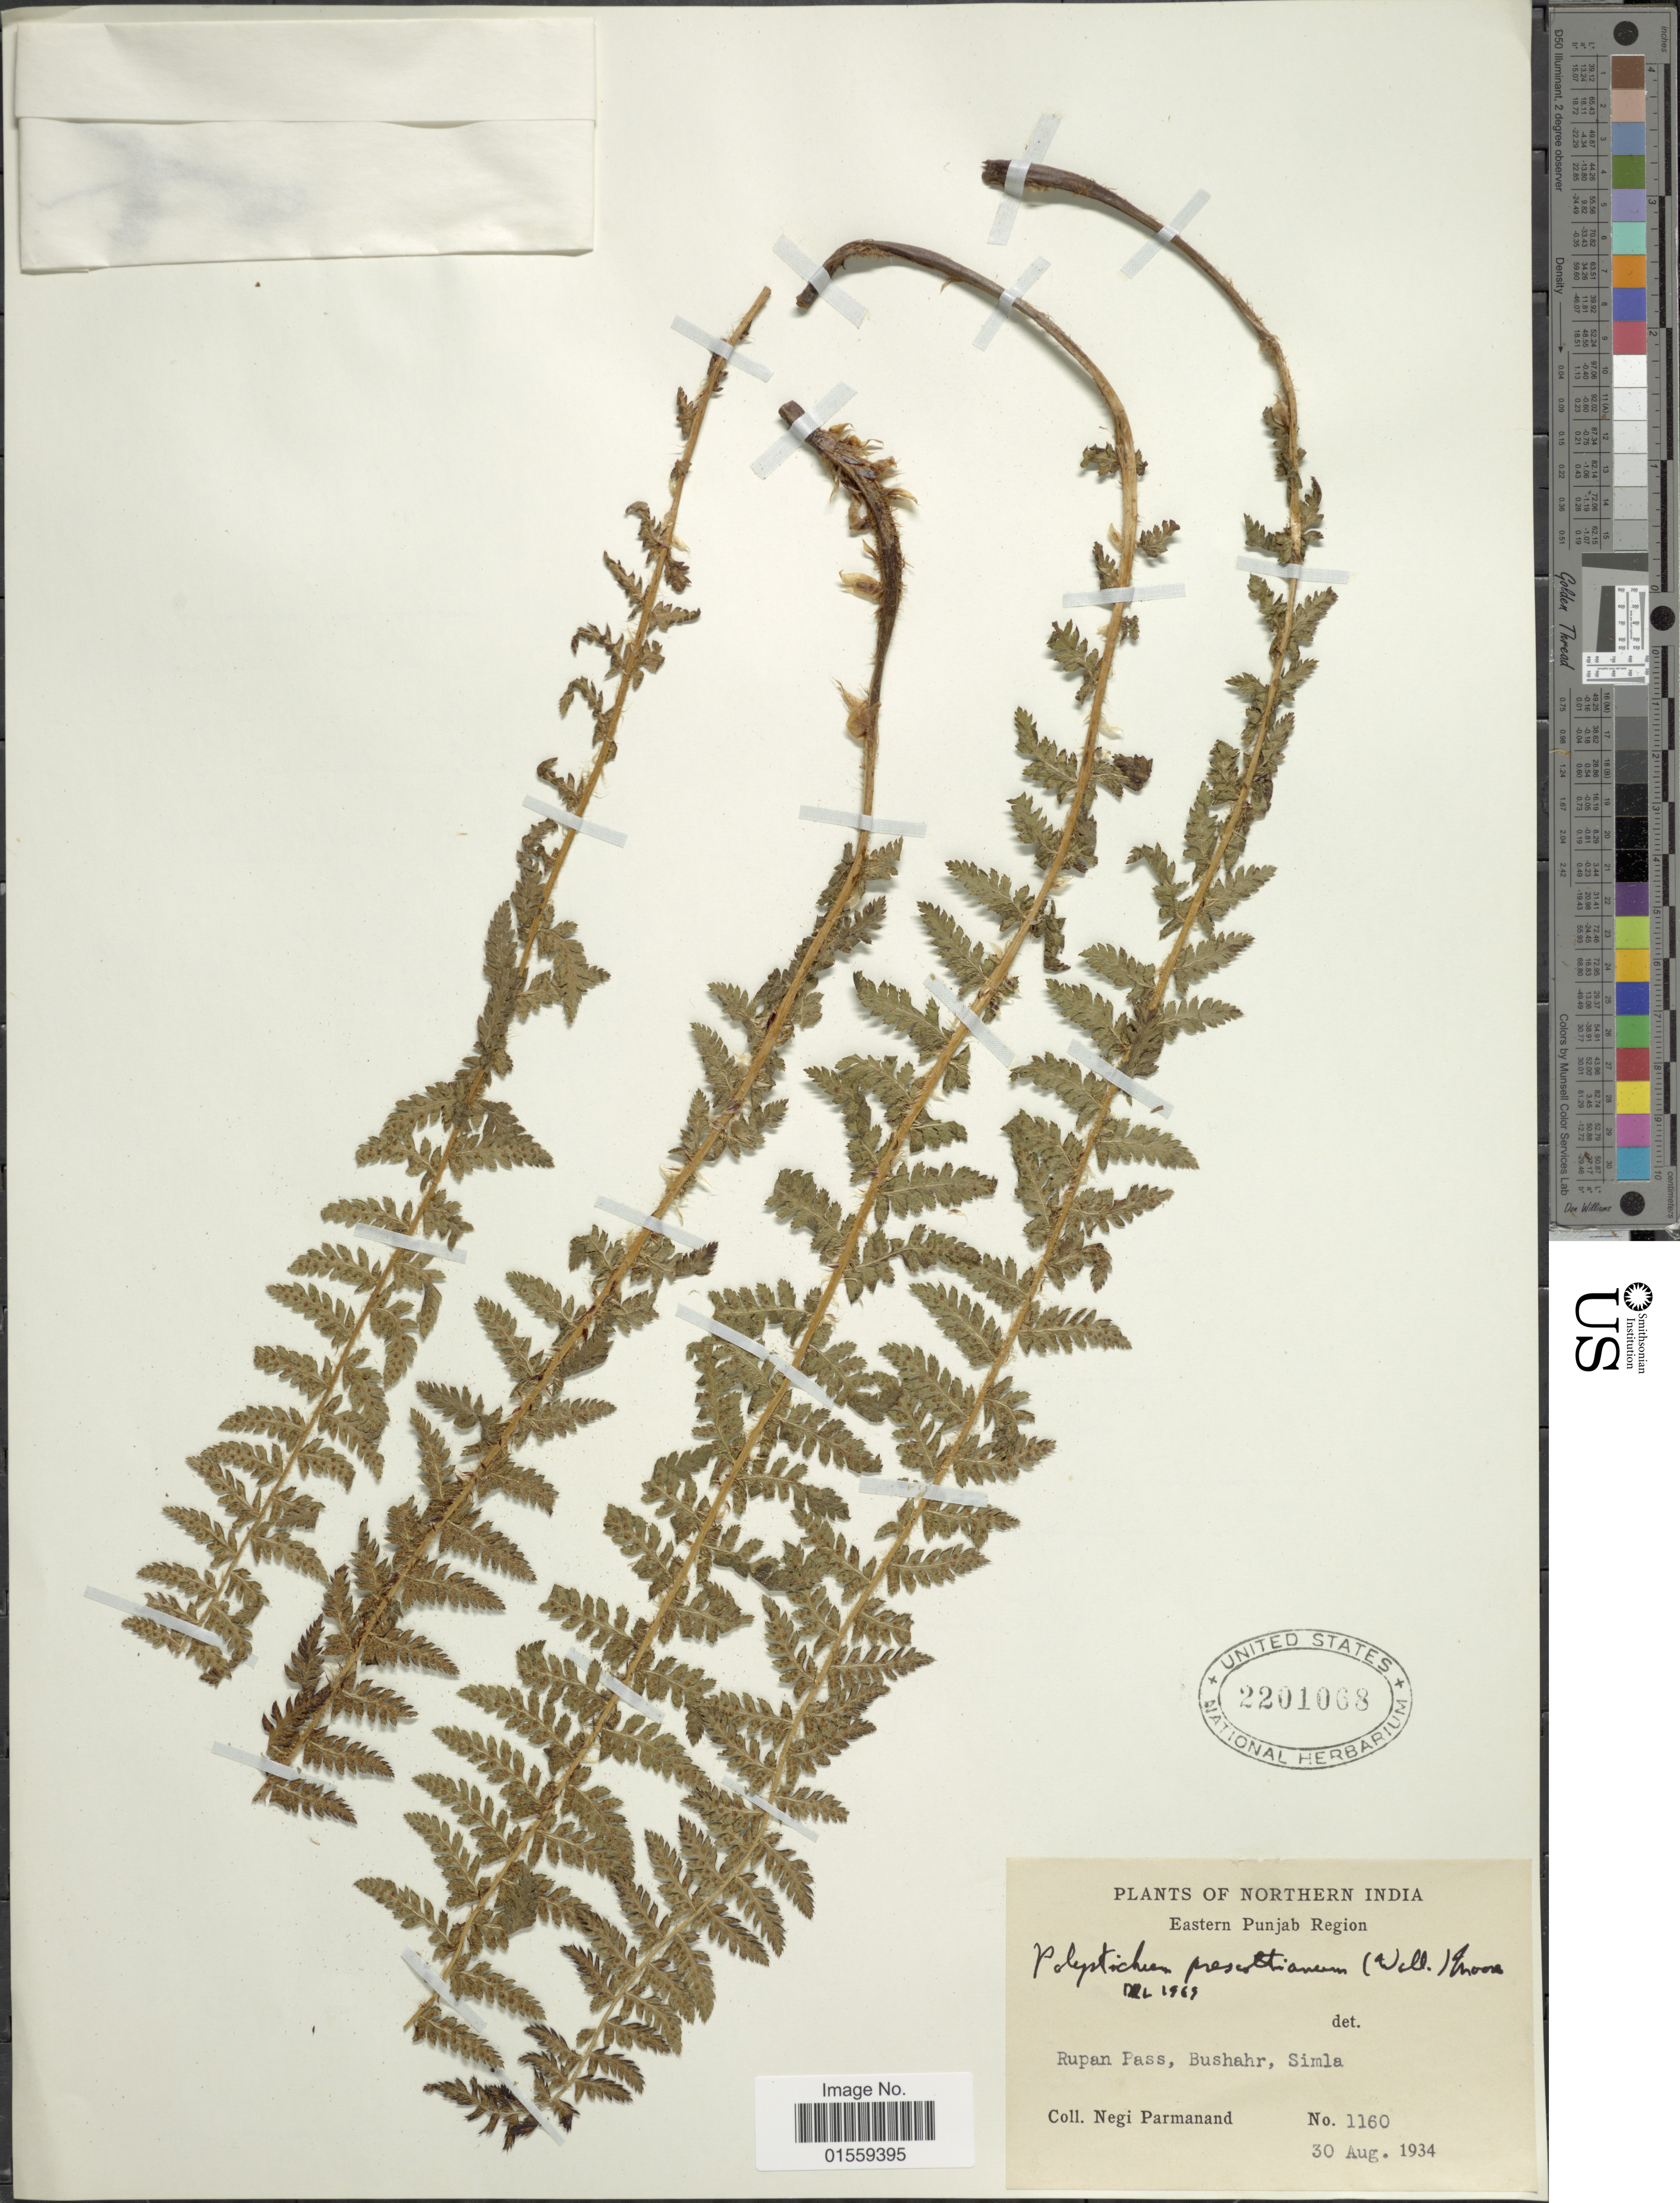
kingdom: Plantae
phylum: Tracheophyta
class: Polypodiopsida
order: Polypodiales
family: Dryopteridaceae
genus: Polystichum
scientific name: Polystichum prescottianum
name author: (Wall. ex Mett.) T. Moore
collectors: N. Parmanand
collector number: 1160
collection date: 1934-08-30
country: India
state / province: Himachal Pradesh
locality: Northern India, Eastern Punjab Region, Rupan Pass, Bushahr, Simla.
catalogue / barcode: US 2201068